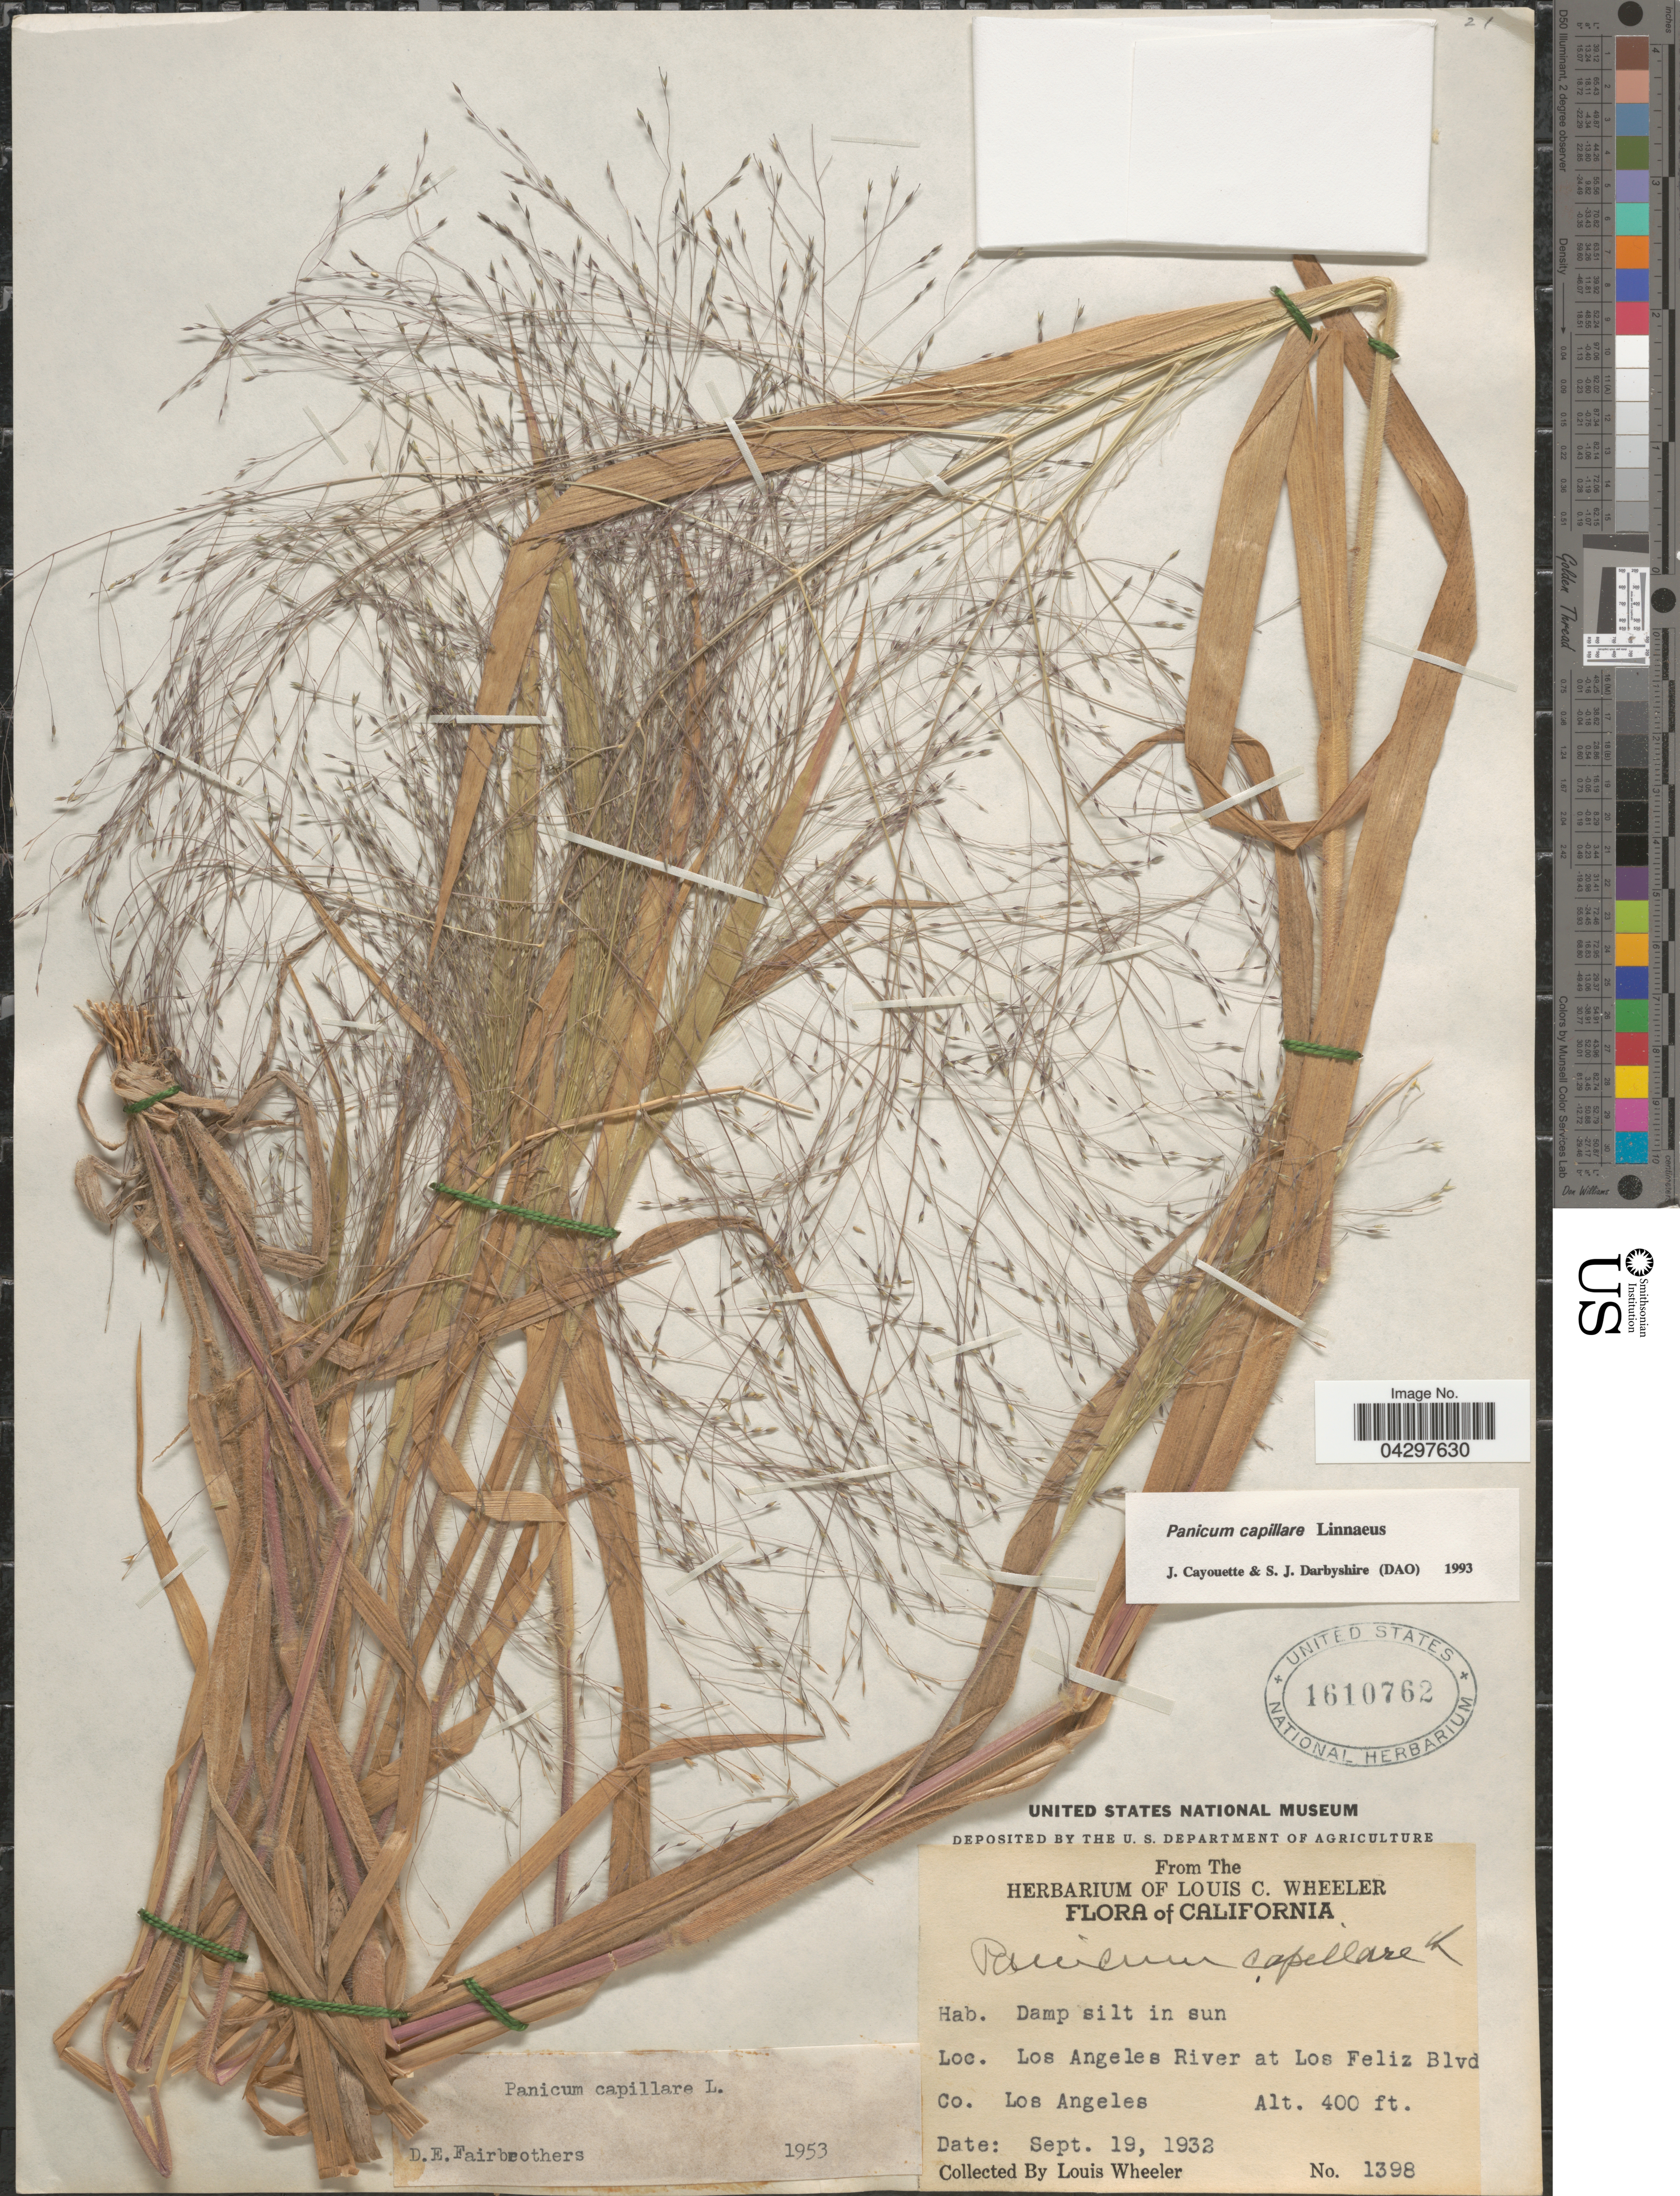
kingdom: Plantae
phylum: Tracheophyta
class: Liliopsida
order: Poales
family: Poaceae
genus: Panicum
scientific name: Panicum capillare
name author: L.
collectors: L. C. Wheeler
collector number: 1398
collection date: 1932-09-19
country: United States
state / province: California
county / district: Los Angeles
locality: Los Angeles River at Los Feliz Blvd. Co. Los Angeles.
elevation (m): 122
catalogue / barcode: US 1610762